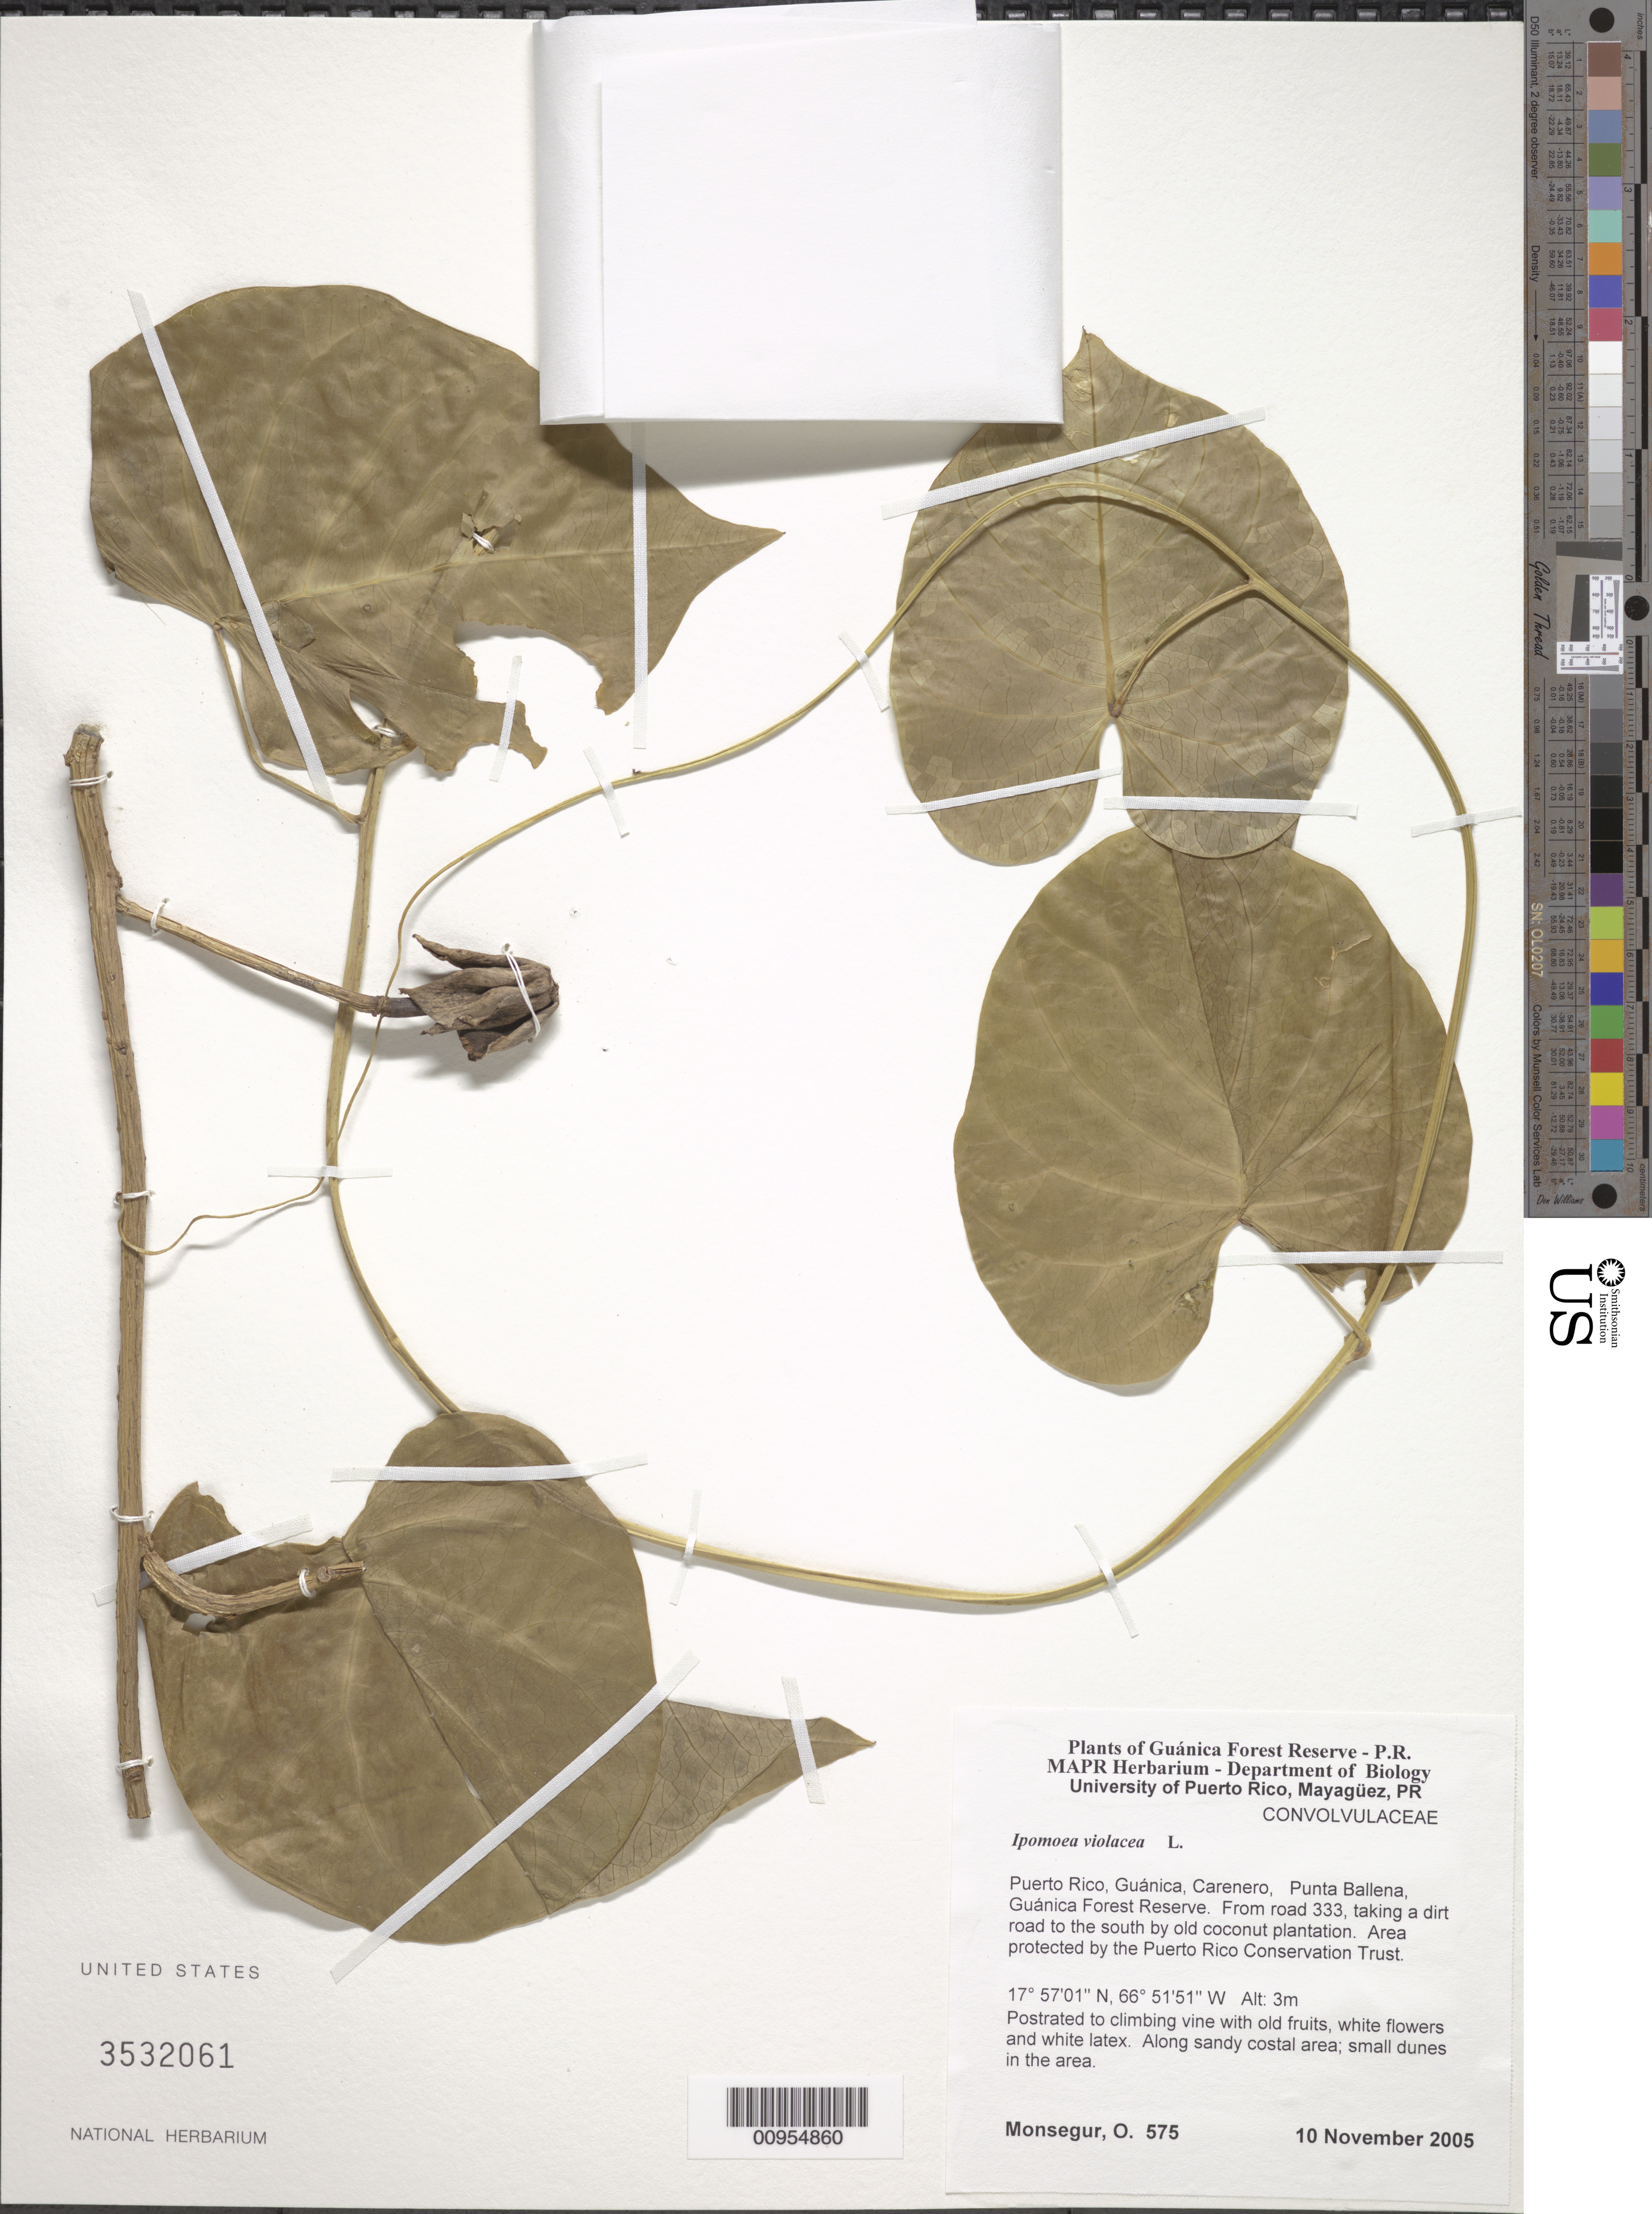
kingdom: Plantae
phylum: Tracheophyta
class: Magnoliopsida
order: Solanales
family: Convolvulaceae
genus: Ipomoea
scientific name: Ipomoea violacea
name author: L.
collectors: O. Monsegur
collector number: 575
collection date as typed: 10 Nov 2005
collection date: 2005-11-10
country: Puerto Rico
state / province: Guánica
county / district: Carenero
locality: Guánica Forest Reserve. Punta Ballena, from road 333, taking a dirt road to the south by old coconut plantation. Area protected by the Puerto Rico Conservation Trust.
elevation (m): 3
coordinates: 17.57007, 66.51512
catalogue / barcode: US 3532061